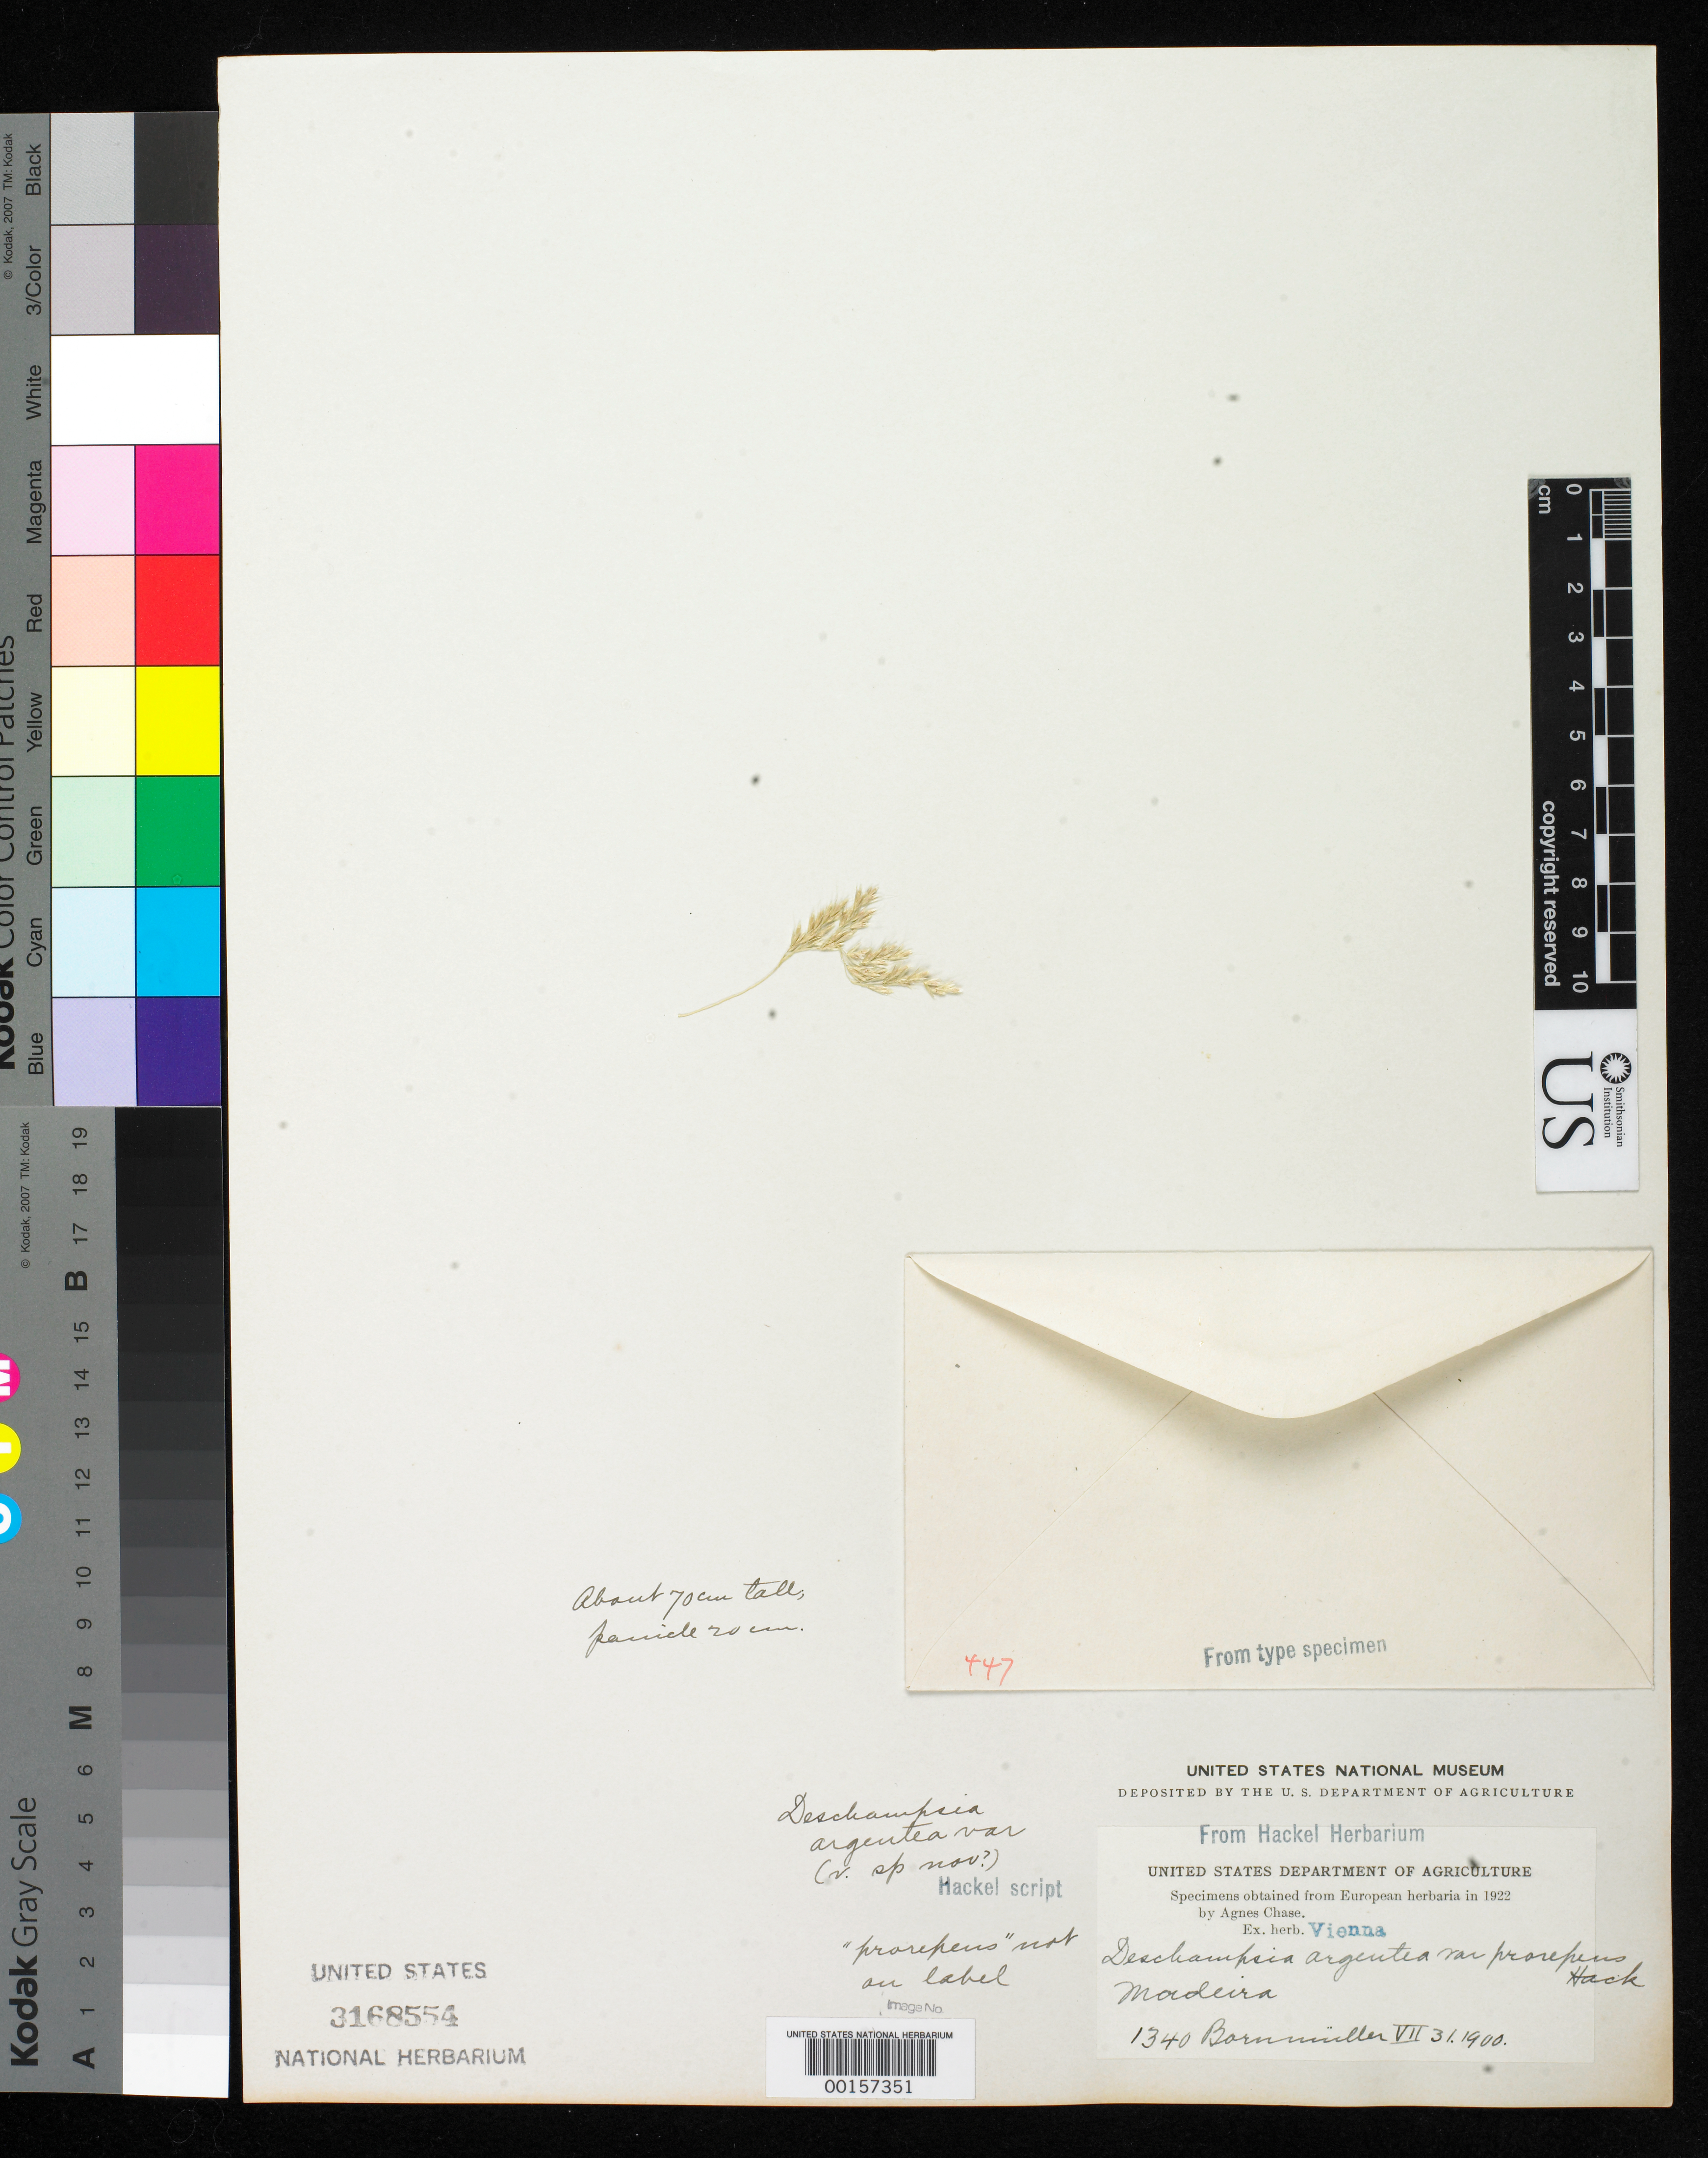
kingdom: Plantae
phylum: Tracheophyta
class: Liliopsida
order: Poales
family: Poaceae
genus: Deschampsia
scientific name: Deschampsia argentea var. prorepens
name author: Hack. & Bornm.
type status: Type Fragment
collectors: J. Bornmüller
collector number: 1340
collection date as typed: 31 --- 1900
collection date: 1900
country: Portugal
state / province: Madeira (Aut. Reg.)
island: Madeira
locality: Funchal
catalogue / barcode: US 3168554